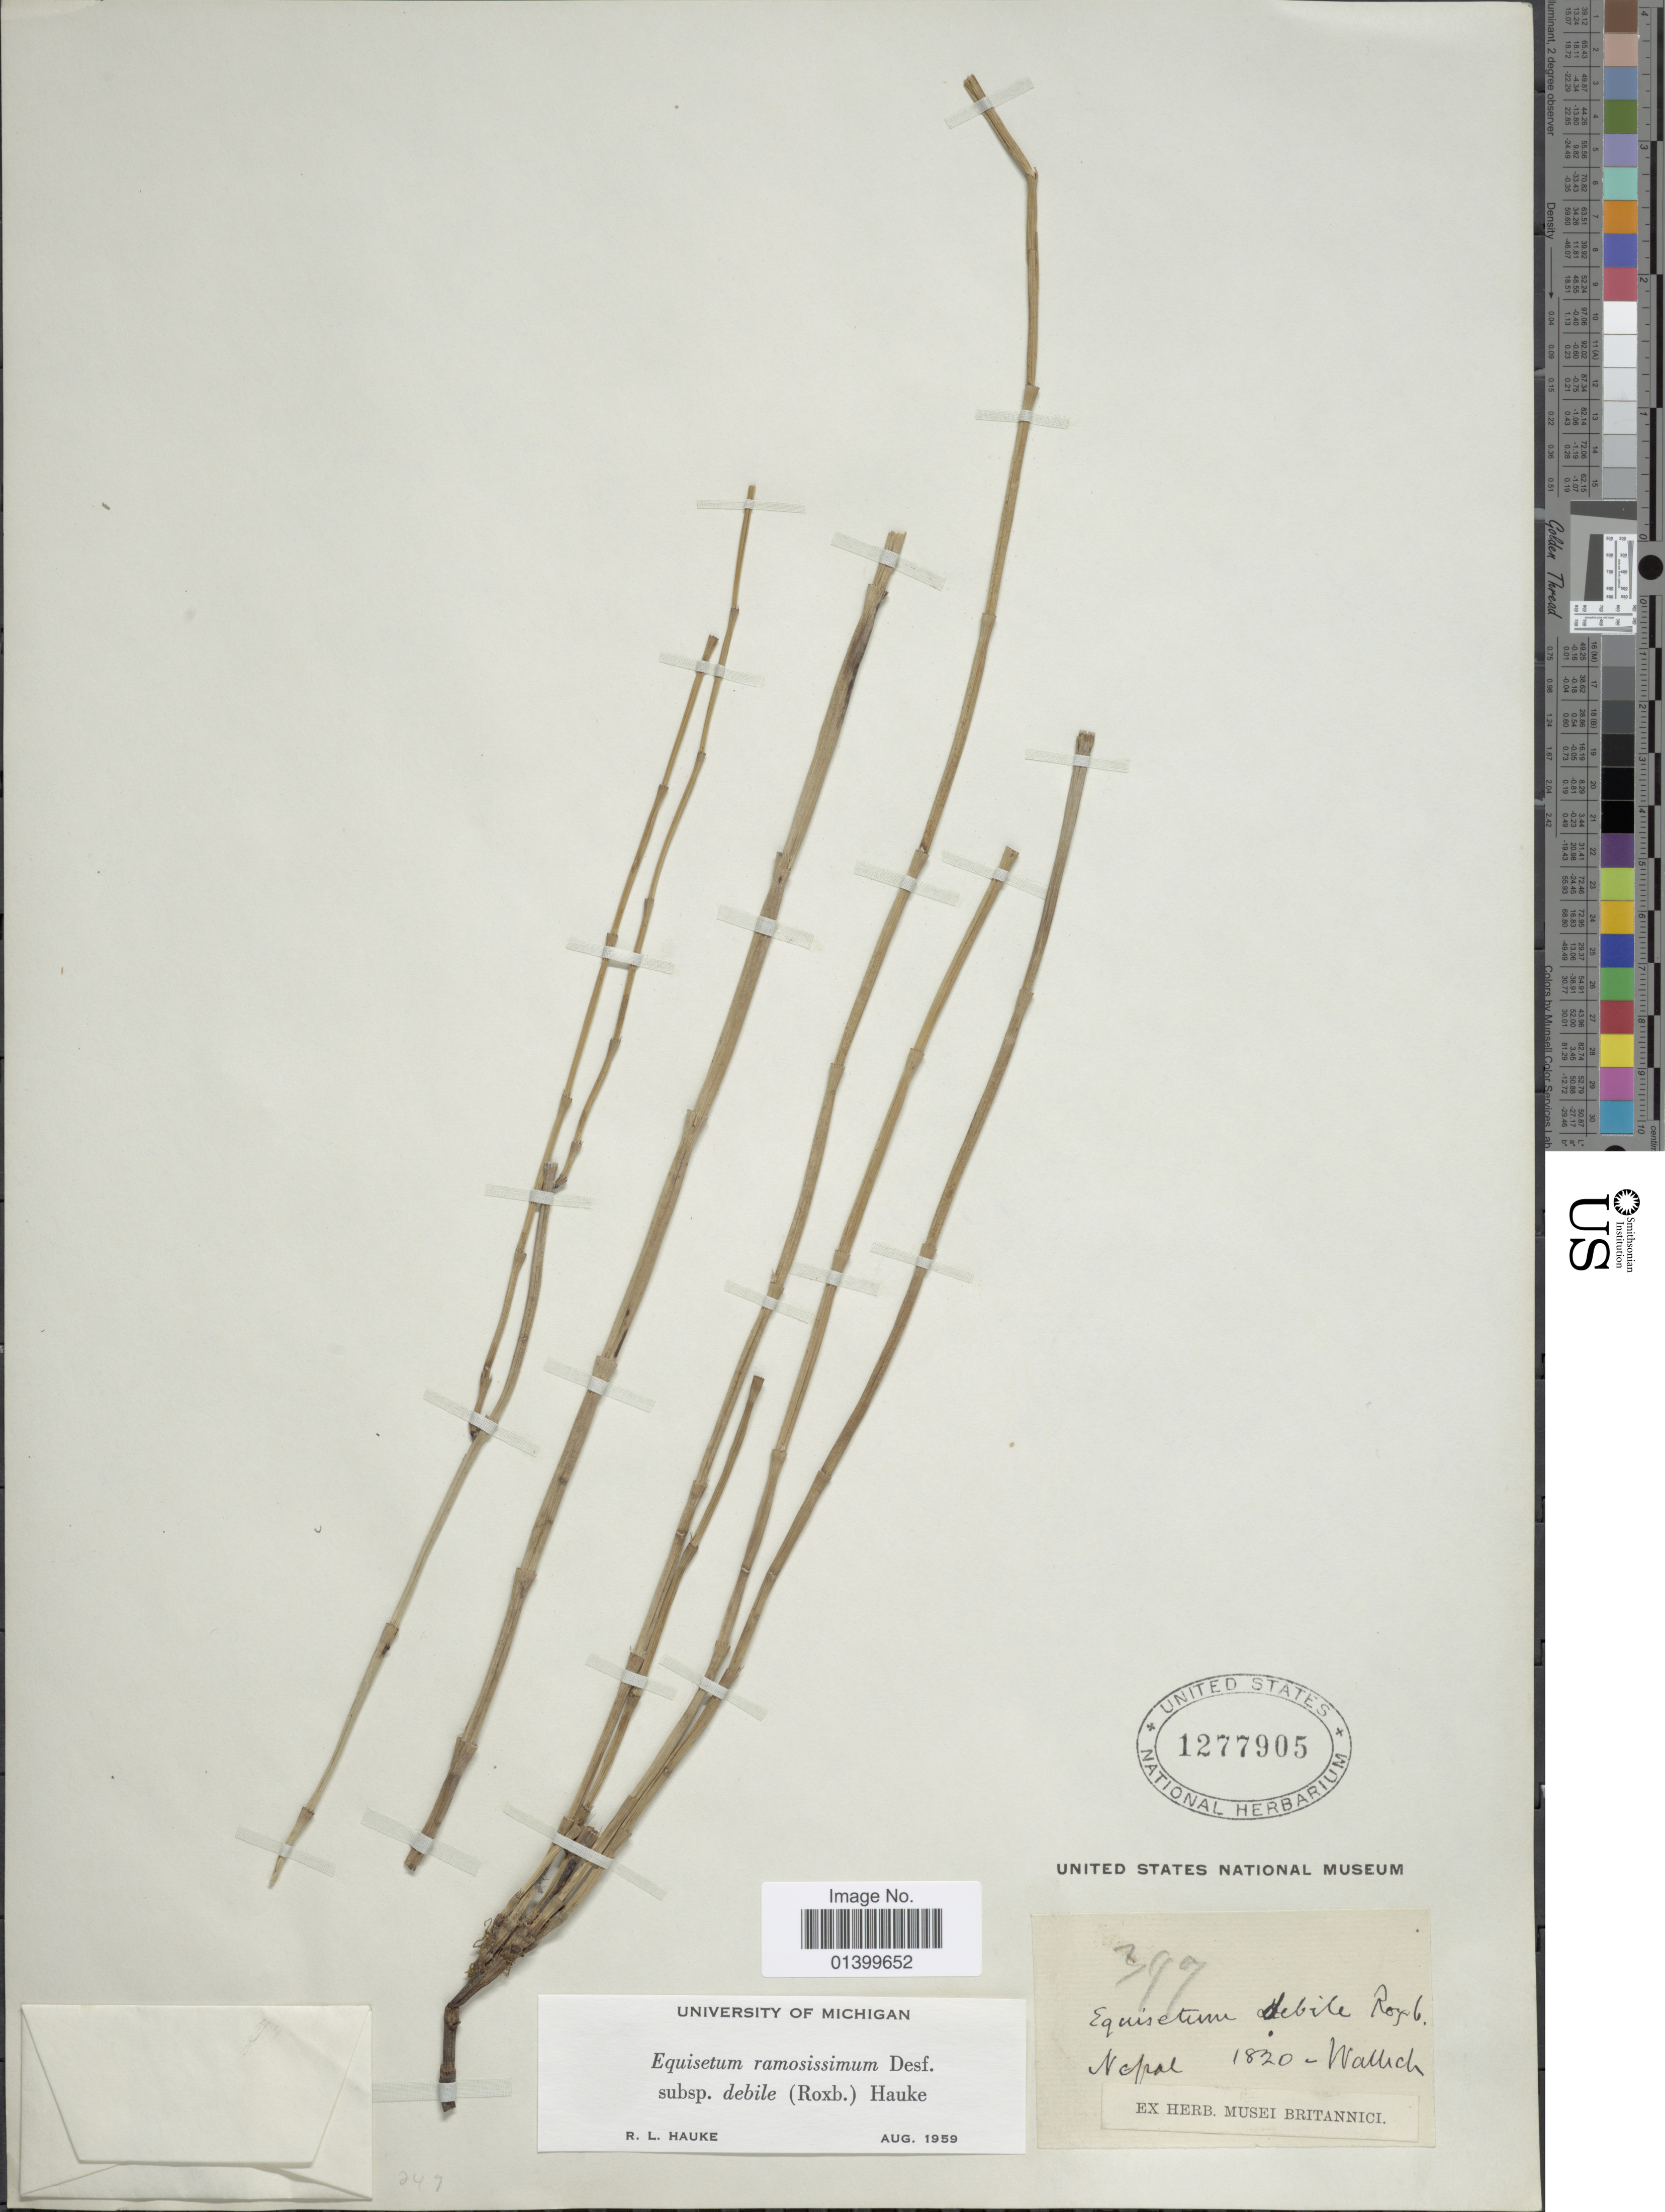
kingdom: Plantae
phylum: Tracheophyta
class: Polypodiopsida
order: Equisetales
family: Equisetaceae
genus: Equisetum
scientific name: Equisetum ramosissimum subsp. debile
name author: (Roxb. ex Vaucher) Hauke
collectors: -- Wallich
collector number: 397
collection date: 1820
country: Nepal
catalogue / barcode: US 1277905